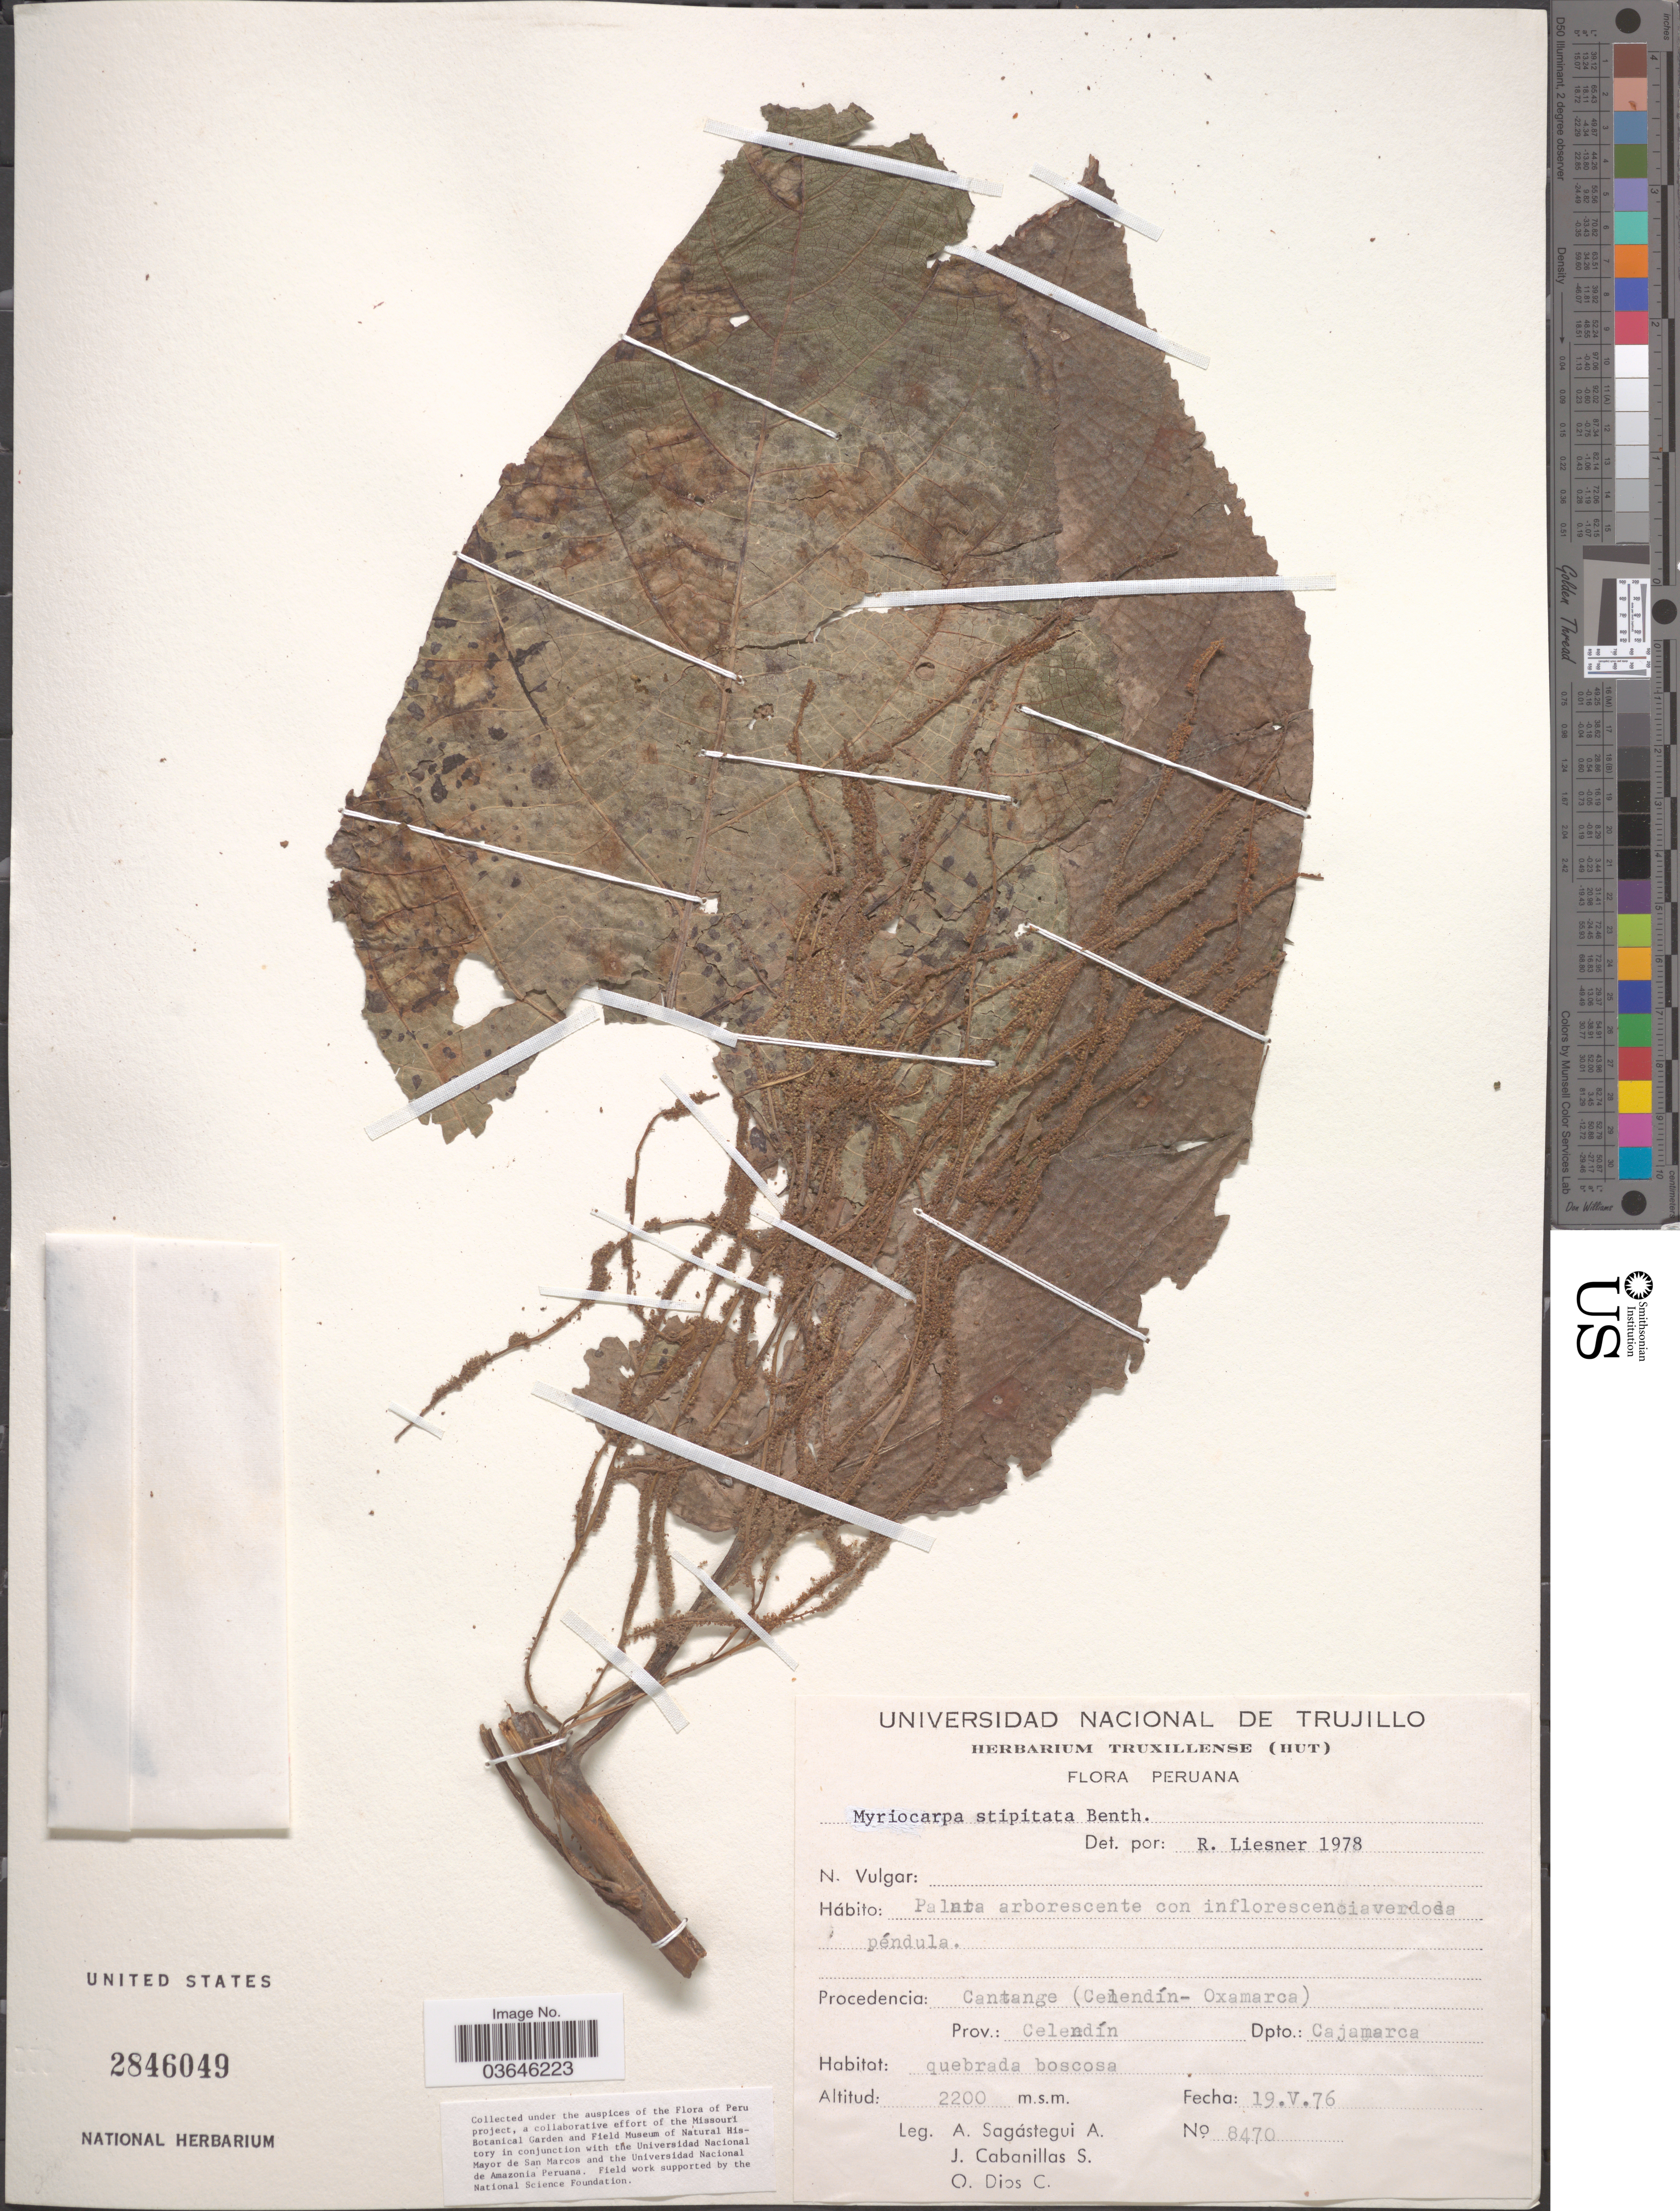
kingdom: Plantae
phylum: Tracheophyta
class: Magnoliopsida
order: Rosales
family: Urticaceae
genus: Myriocarpa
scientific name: Myriocarpa stipitata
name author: Benth.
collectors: A. Sagástegui A., J. Cabanillas S. & O. Dios C.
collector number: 8470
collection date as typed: Transcribed d/m/y: 19/5/76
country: Peru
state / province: Cajamarca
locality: Procedencia: Cantange (Celendín - Oxamarca). Prov.: Celendín. Dpto.: Cajamarca.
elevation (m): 2200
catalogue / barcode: US 2846049